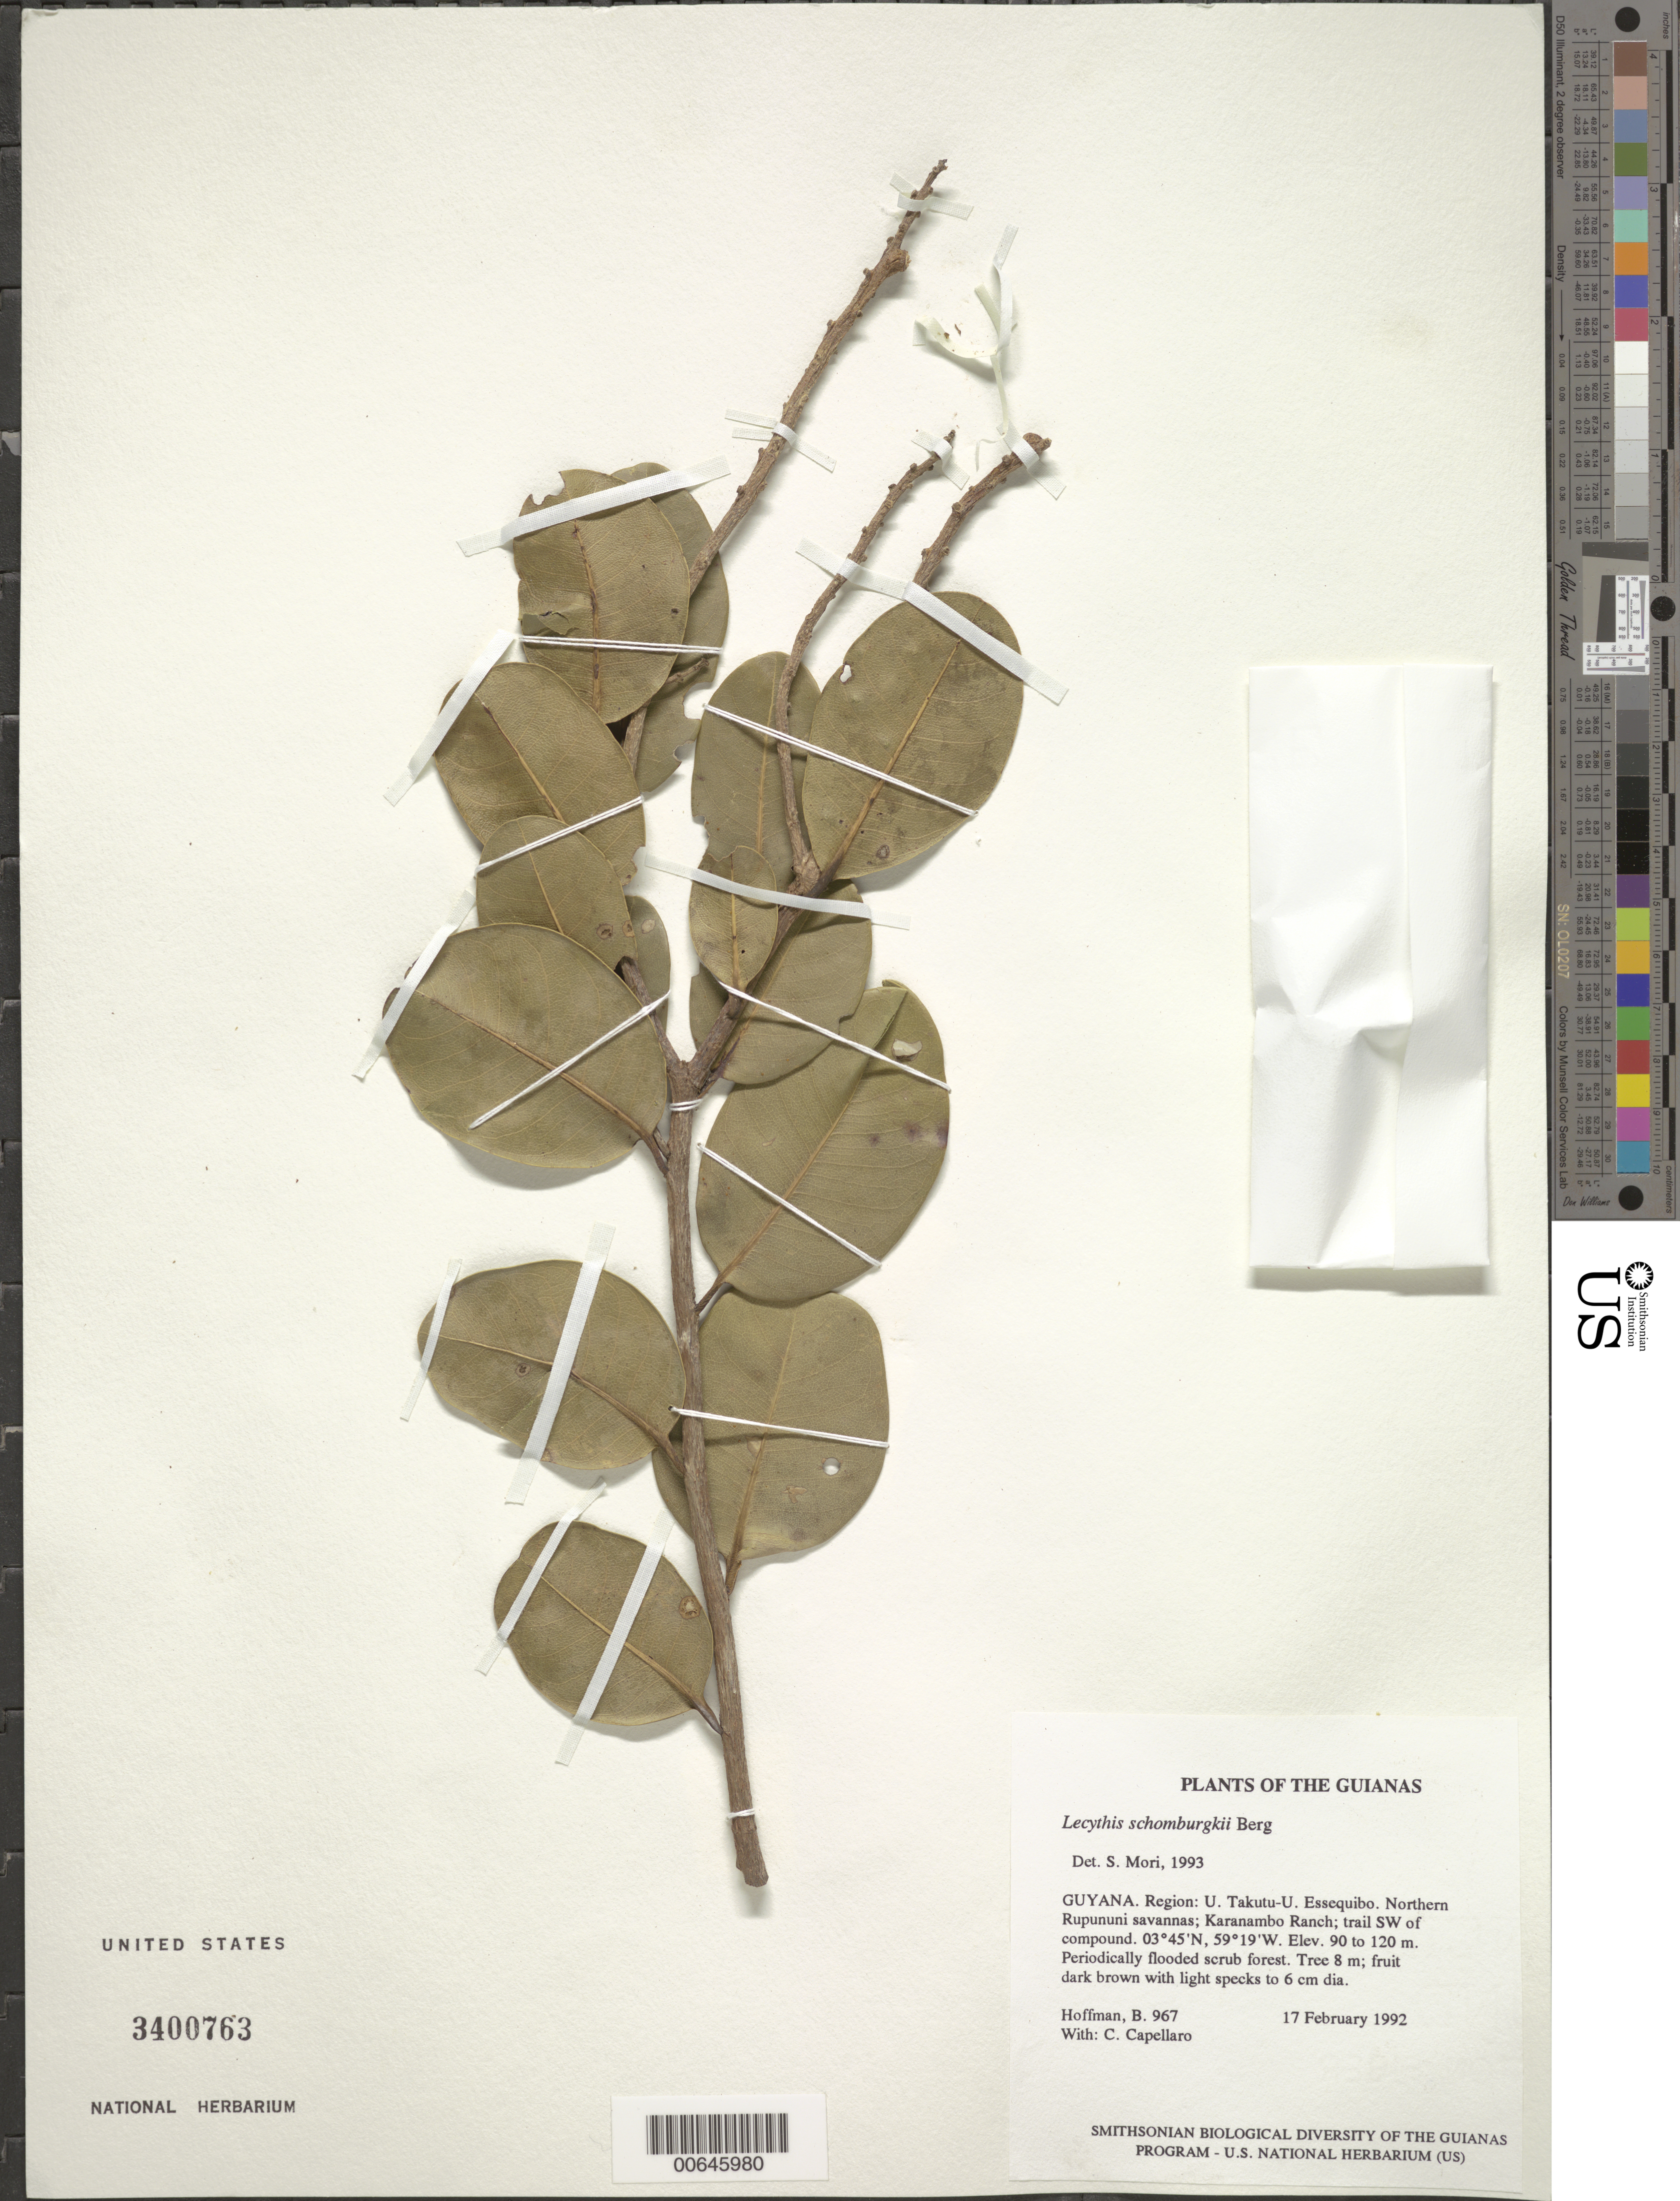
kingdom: Plantae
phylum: Tracheophyta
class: Magnoliopsida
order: Ericales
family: Lecythidaceae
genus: Lecythis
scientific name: Lecythis schomburgkii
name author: O. Berg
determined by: Mori, Scott A.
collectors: B. Hoffman & C. Capellaro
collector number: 967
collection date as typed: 17 February 1992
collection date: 1992-02-17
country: Guyana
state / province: U. Takutu-U. Essequibo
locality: Northern Rupununi savannas; Karanambo Ranch; trail SW of compound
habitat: Periodically flooded scrub forest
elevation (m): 90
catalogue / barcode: US 3400763